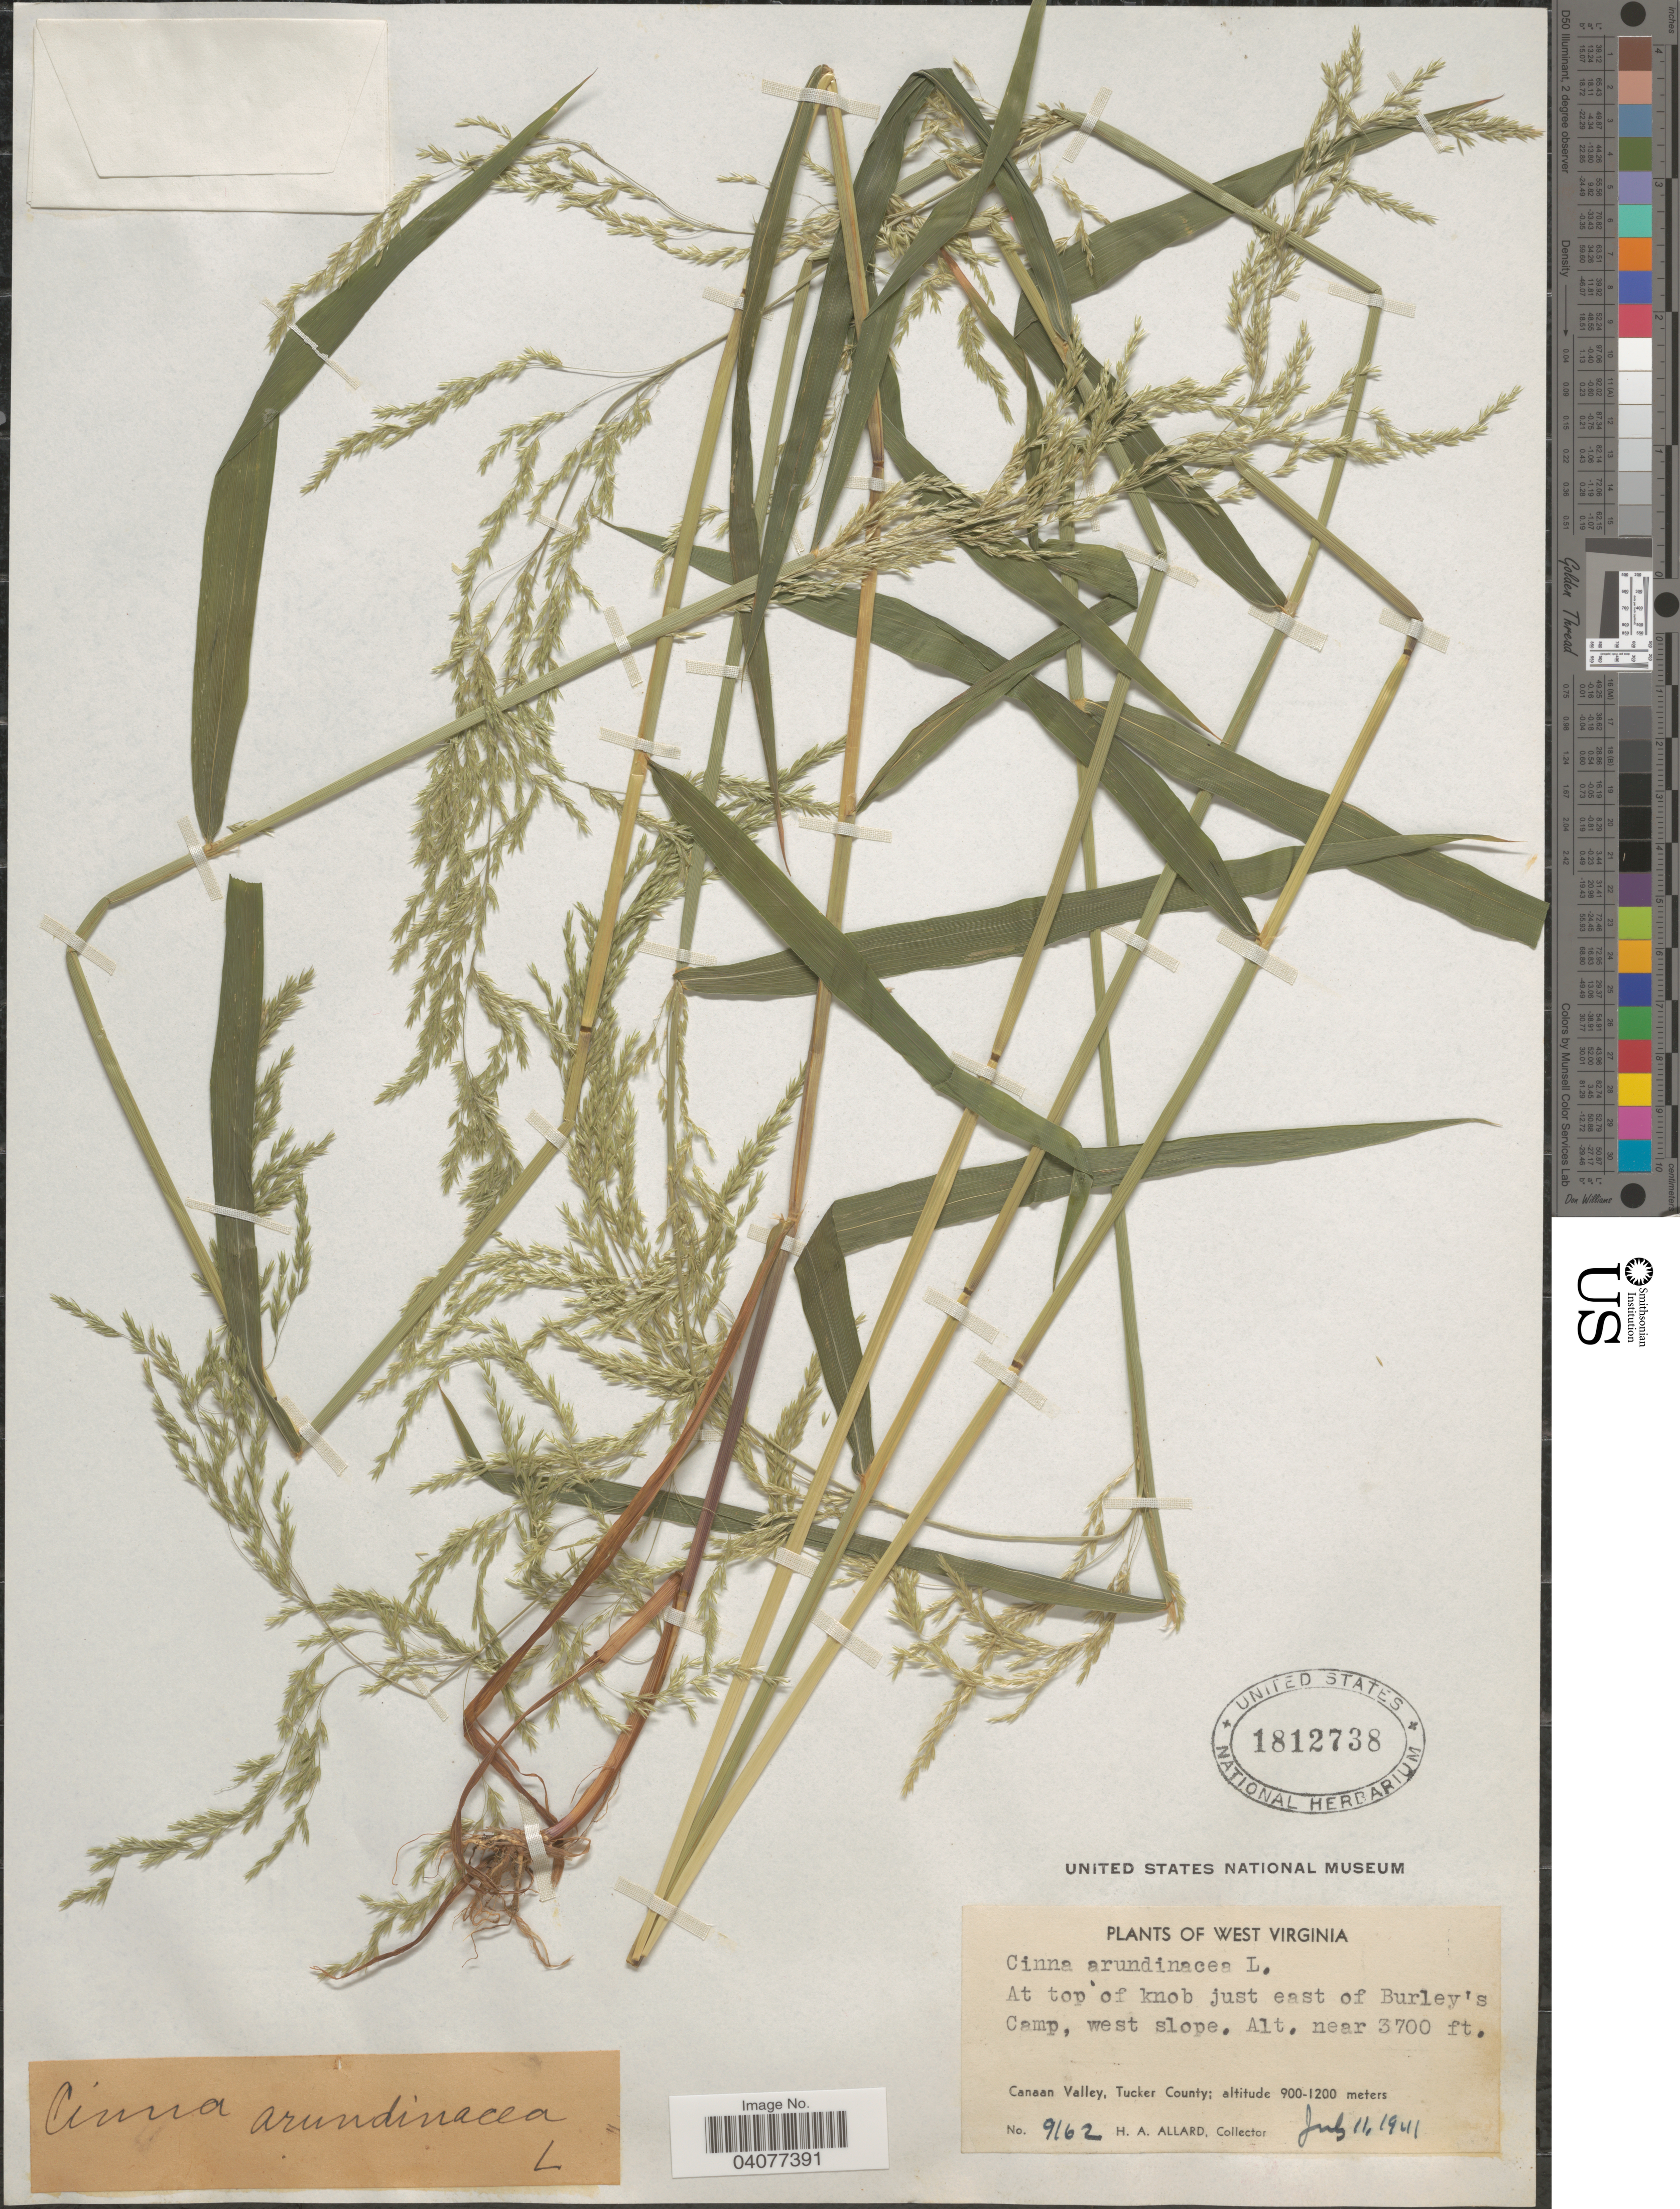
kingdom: Plantae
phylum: Tracheophyta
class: Liliopsida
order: Poales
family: Poaceae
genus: Cinna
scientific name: Cinna arundinacea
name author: L.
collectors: H. A. Allard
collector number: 9162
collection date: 1941-07-11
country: United States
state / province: West Virginia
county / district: Tucker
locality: At top of knob just E of Burley's Camp, W slope, Canaan Valley,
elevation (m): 1128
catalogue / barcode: US 1812738